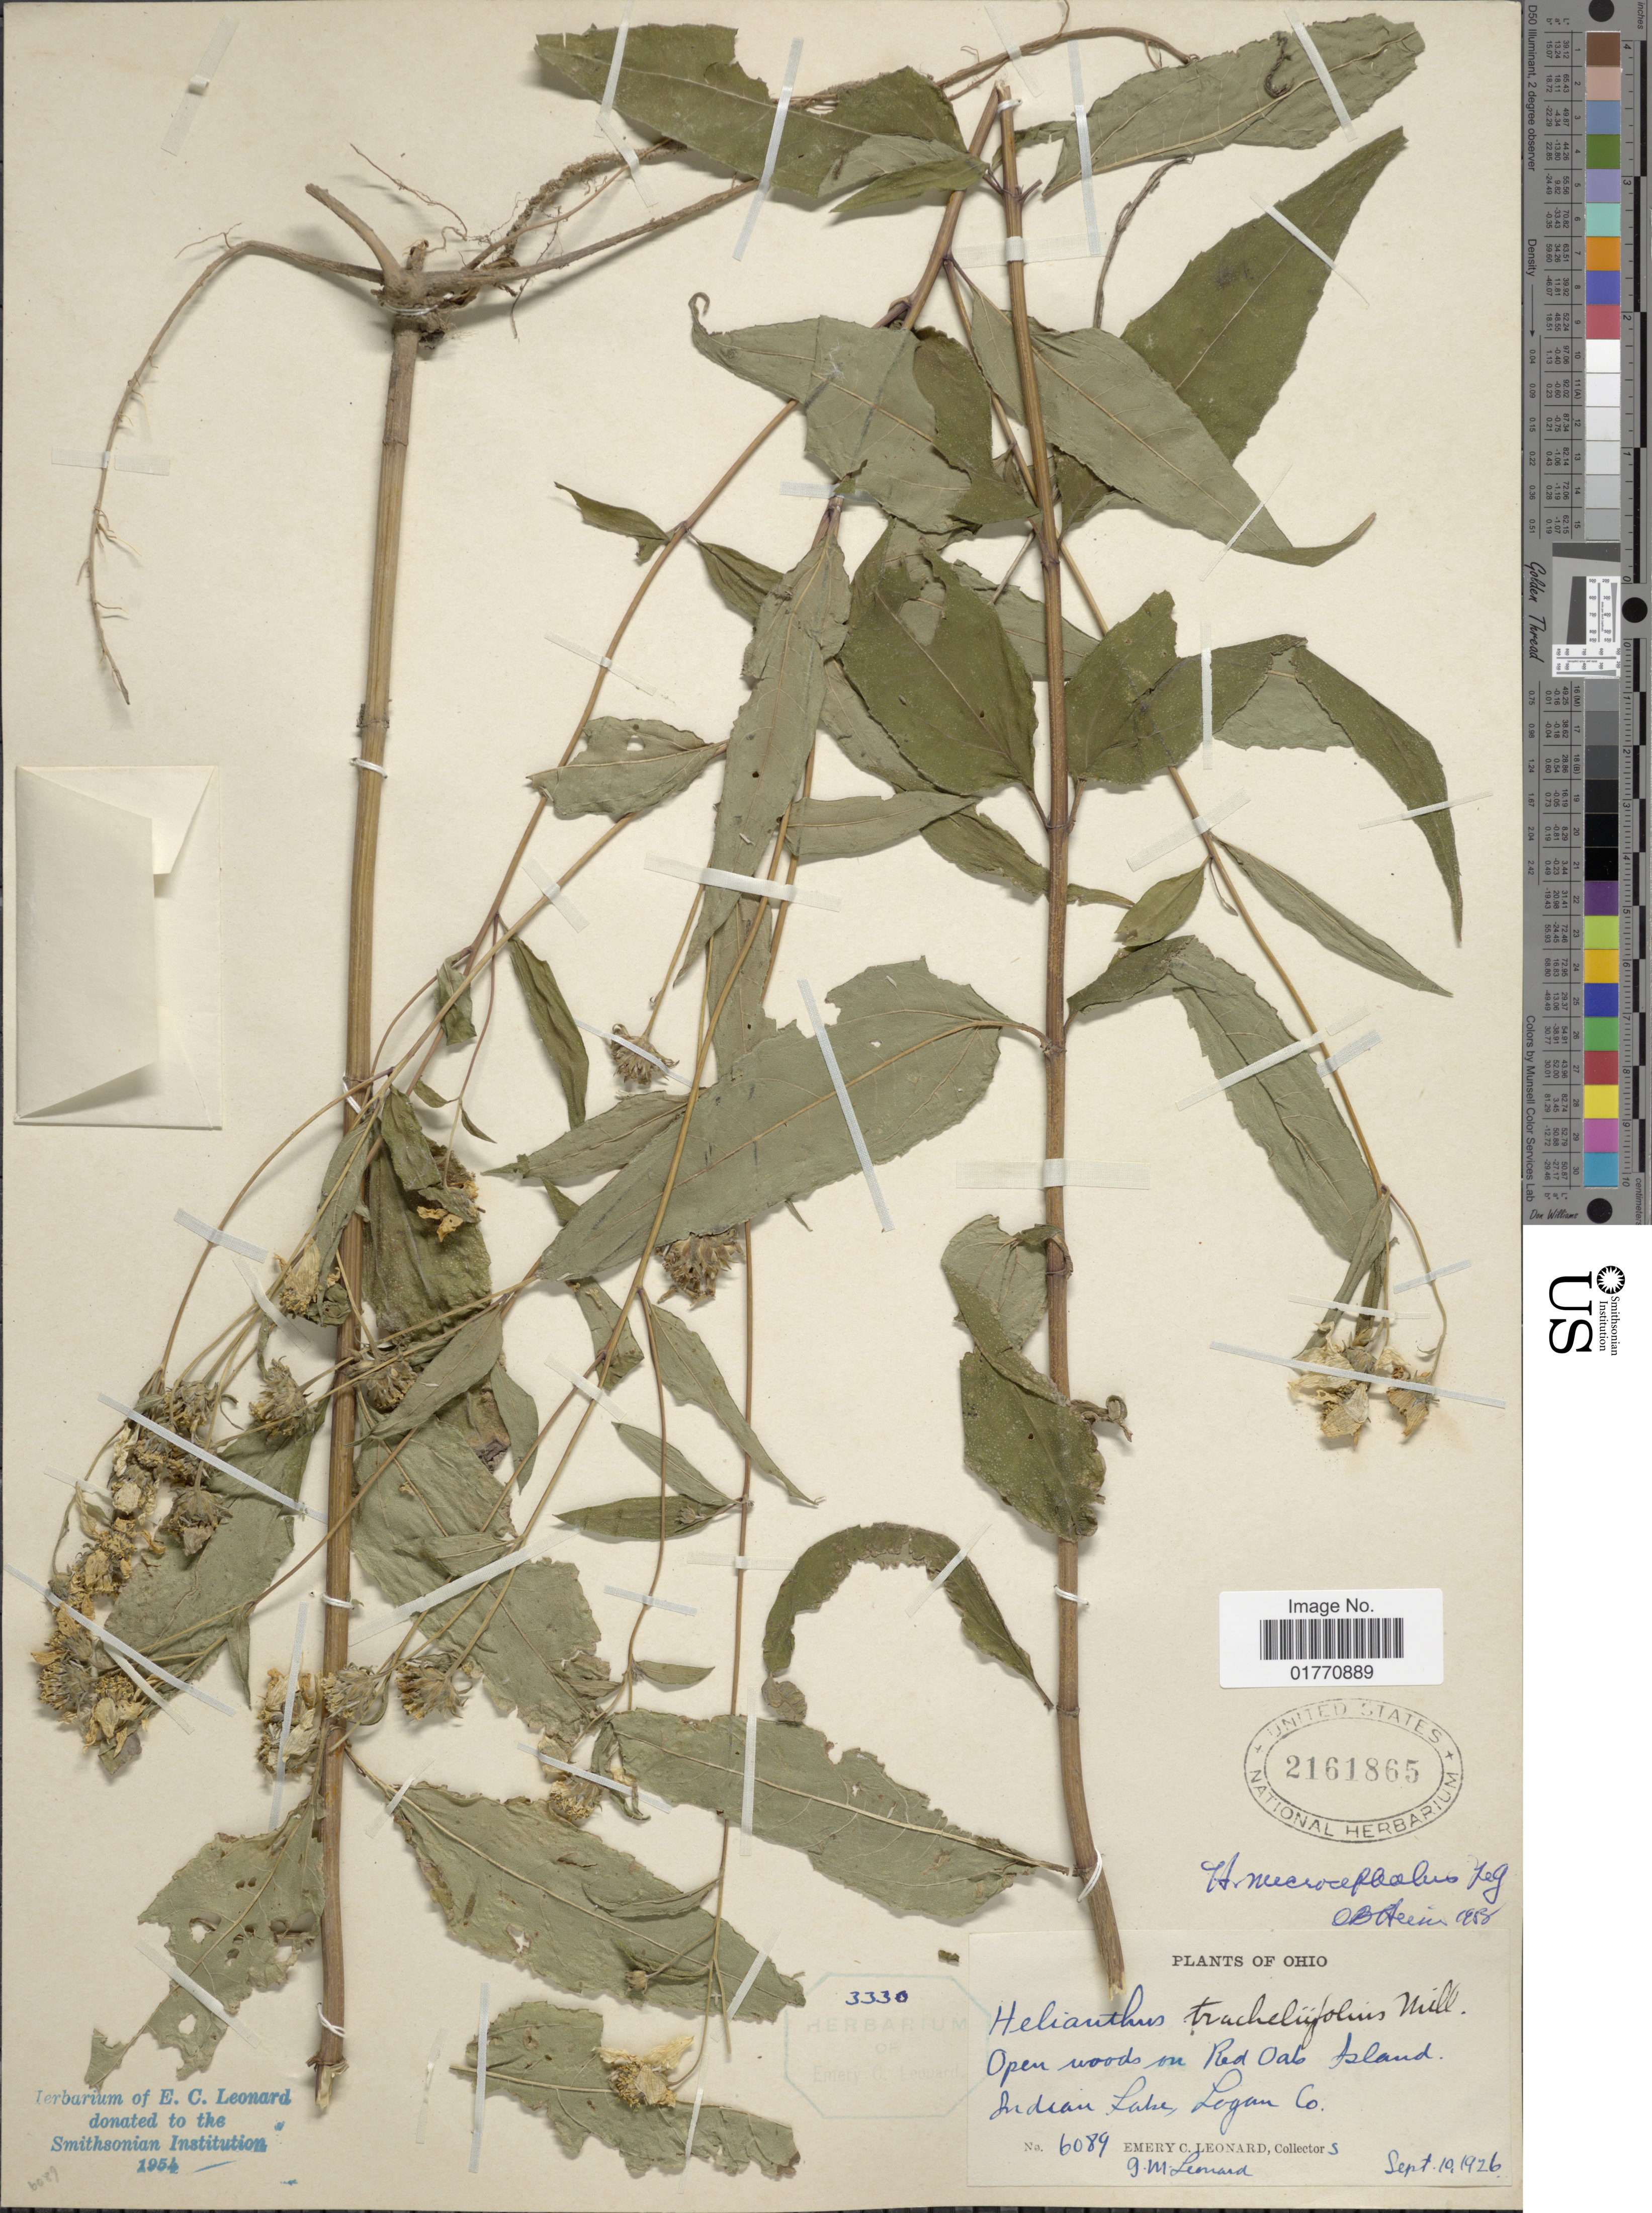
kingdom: Plantae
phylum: Tracheophyta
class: Magnoliopsida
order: Asterales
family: Asteraceae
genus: Helianthus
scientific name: Helianthus microcephalus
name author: Torr. & A. Gray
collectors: E. C. Leonard & G. M. Leonard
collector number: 6089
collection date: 1929-09-19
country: United States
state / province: Ohio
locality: Open woods on Red Oaks pland, Indian Lake, Logan Co.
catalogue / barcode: US 2161865